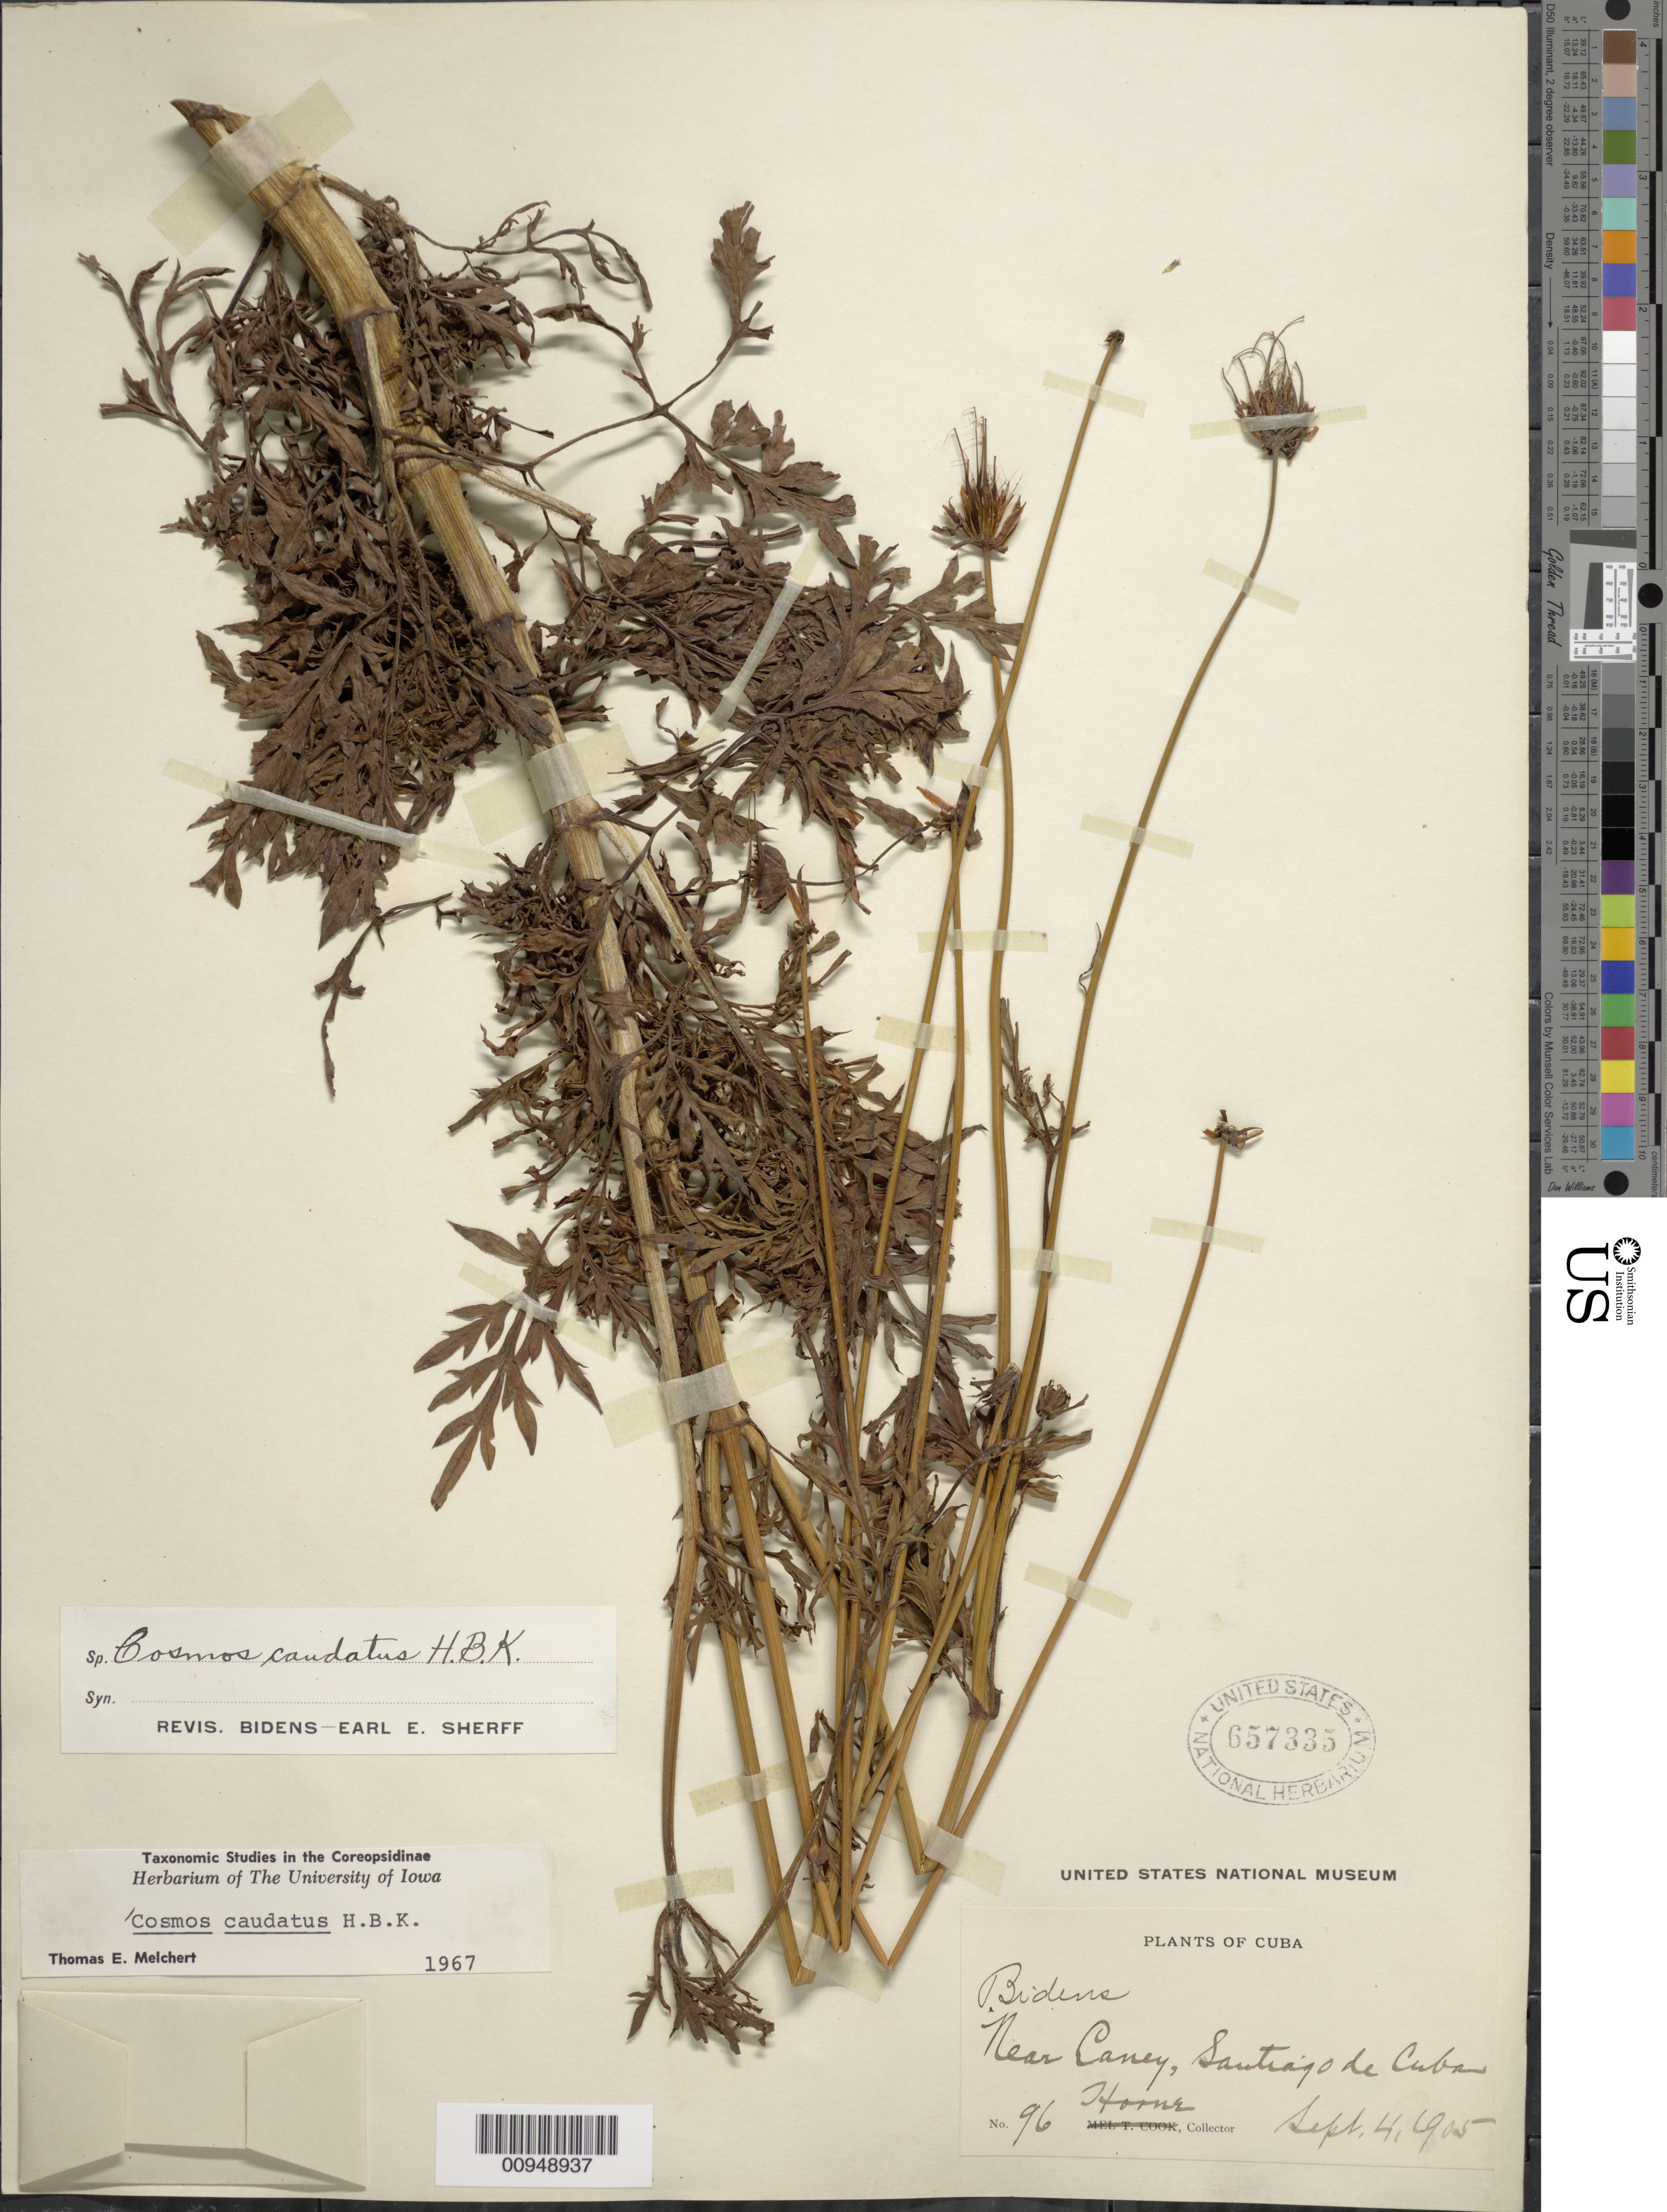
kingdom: Plantae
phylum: Tracheophyta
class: Magnoliopsida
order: Asterales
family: Asteraceae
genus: Cosmos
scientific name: Cosmos caudatus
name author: Kunth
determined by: Melchert, T. E.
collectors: W. T. Horne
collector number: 96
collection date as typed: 04 Sep 1905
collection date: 1905-09-04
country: Cuba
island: Cuba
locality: Near Caney, Santiago de Cuba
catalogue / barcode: US 657335